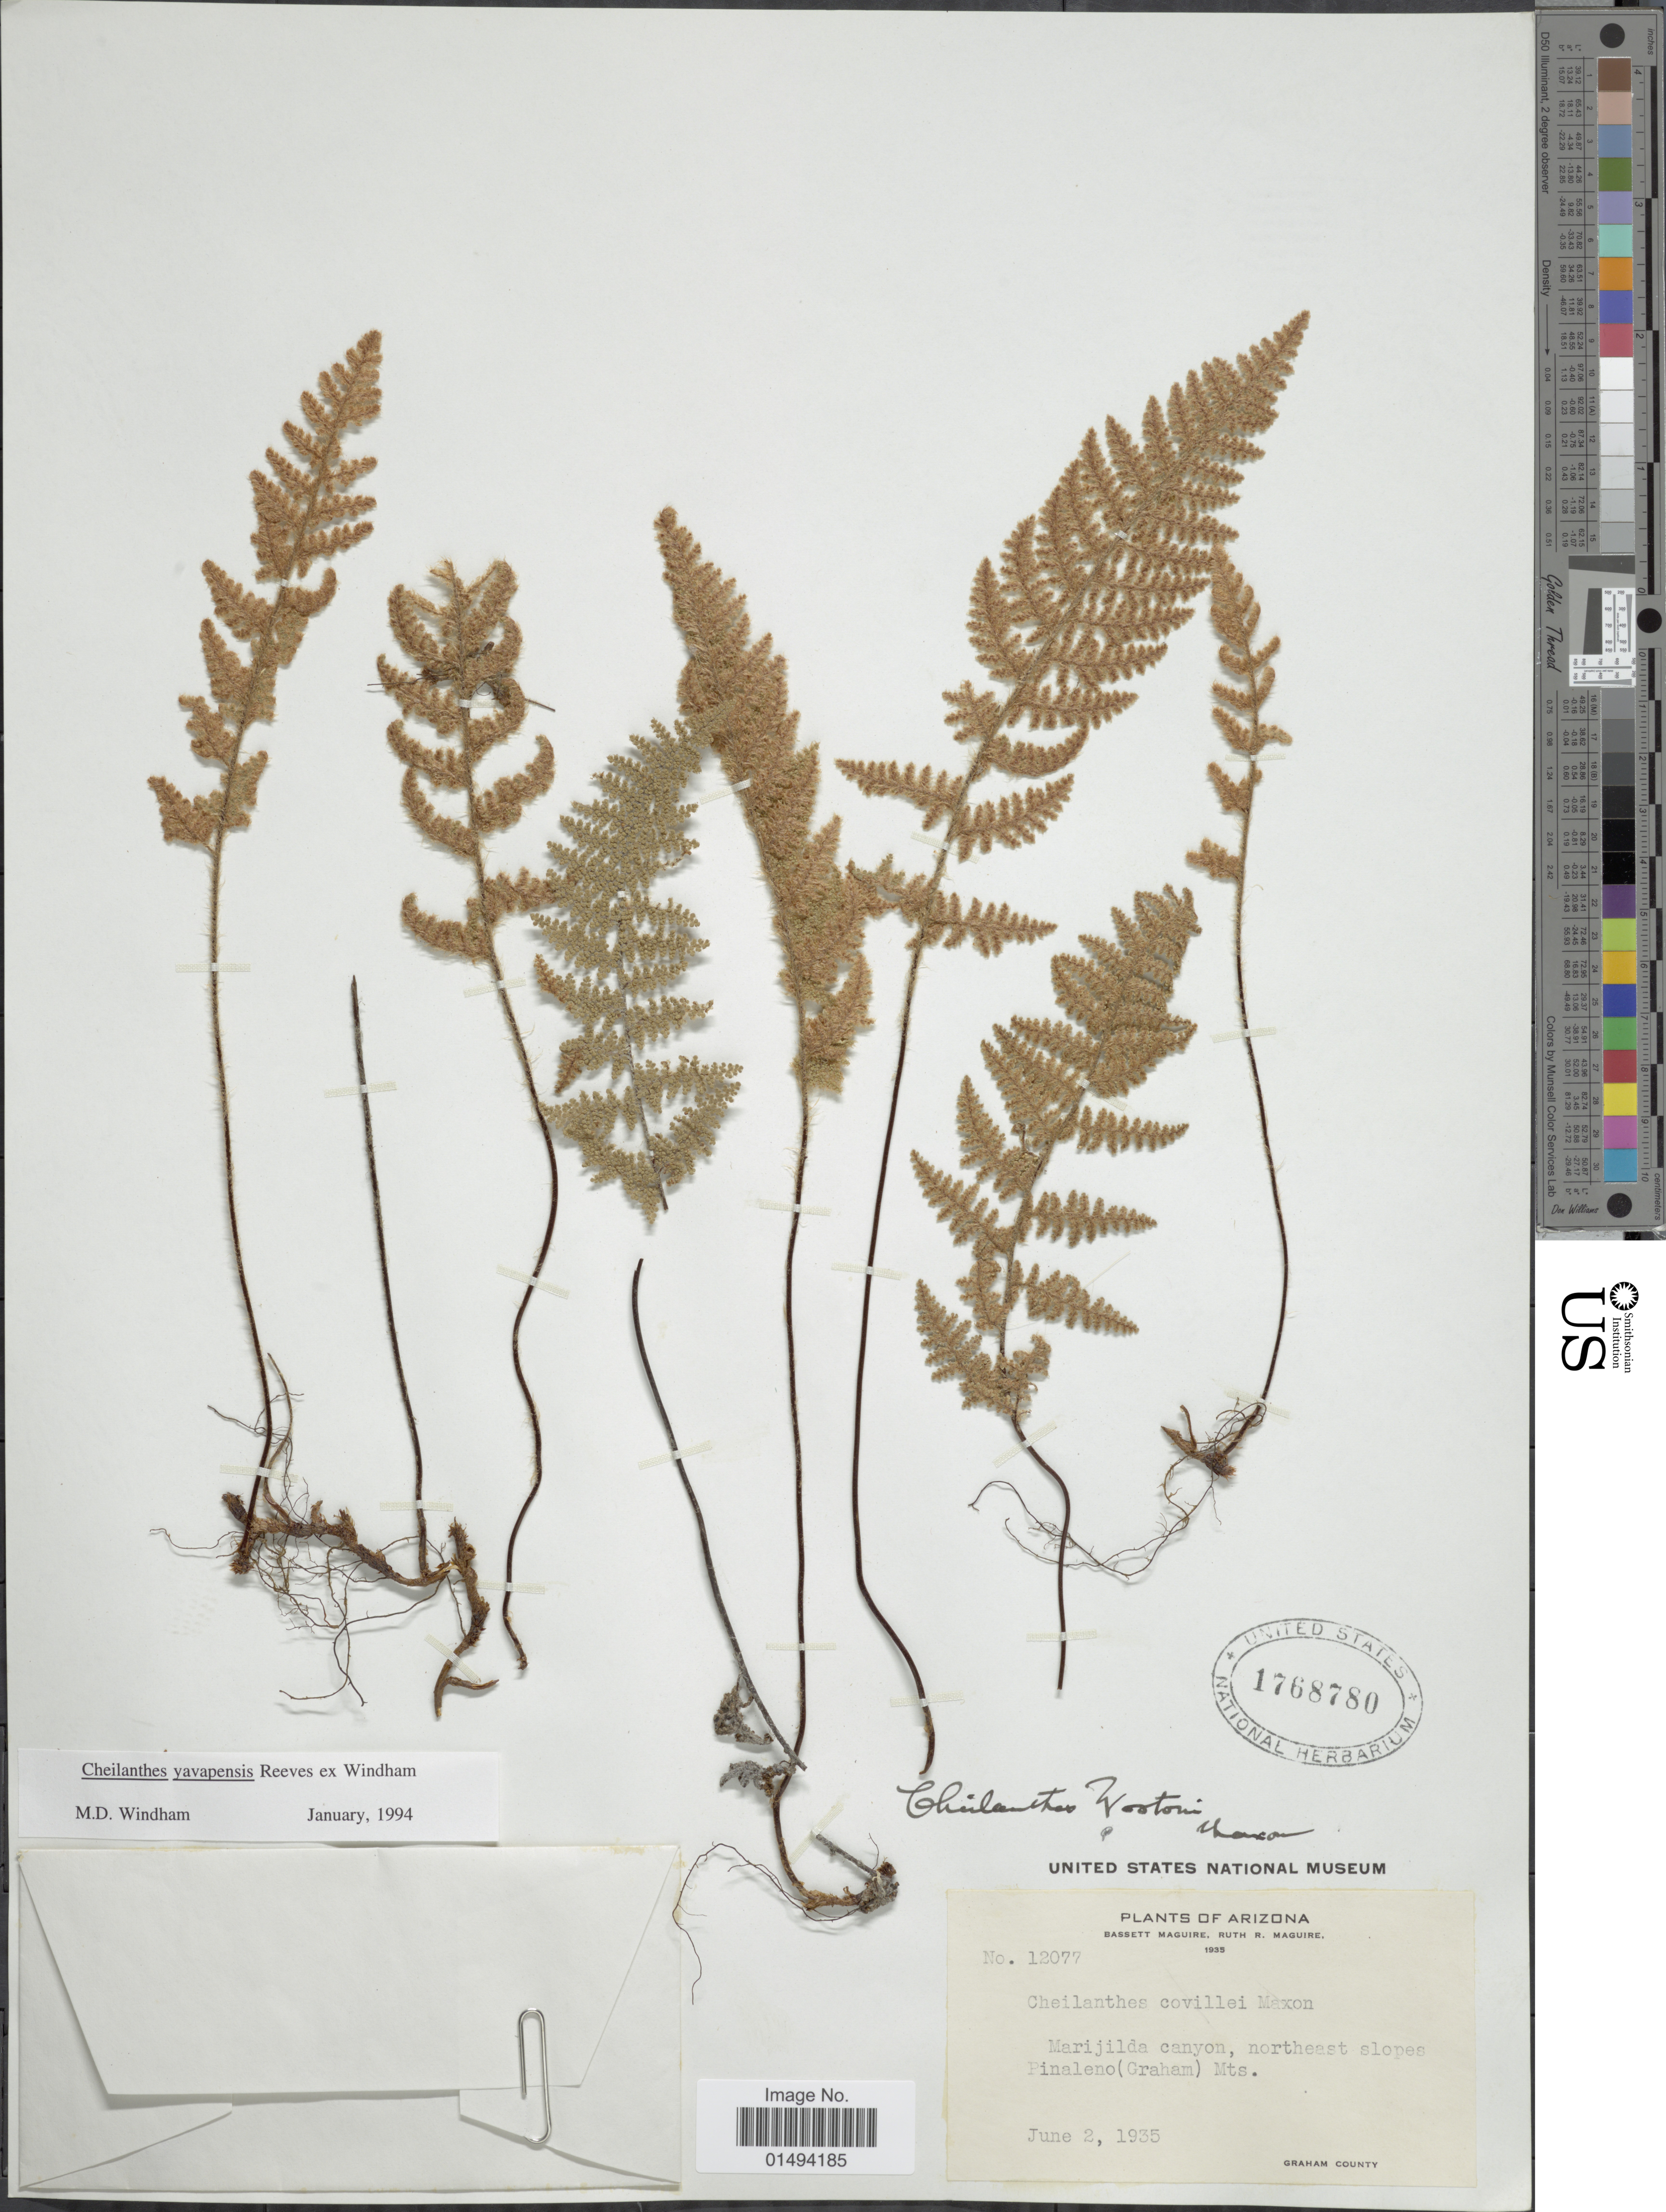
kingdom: Plantae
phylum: Tracheophyta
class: Polypodiopsida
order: Polypodiales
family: Pteridaceae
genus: Myriopteris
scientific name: Myriopteris yavapensis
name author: (T. Reeves ex Windham) Grusz & Windham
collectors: B. Maguire & R. R. Maguire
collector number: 12077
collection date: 1935-06-02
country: United States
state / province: Arizona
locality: Arizona, Marijlda canyon, northeast slopes Pinaleno (Graham) Mts., Graham County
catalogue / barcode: US 1768780